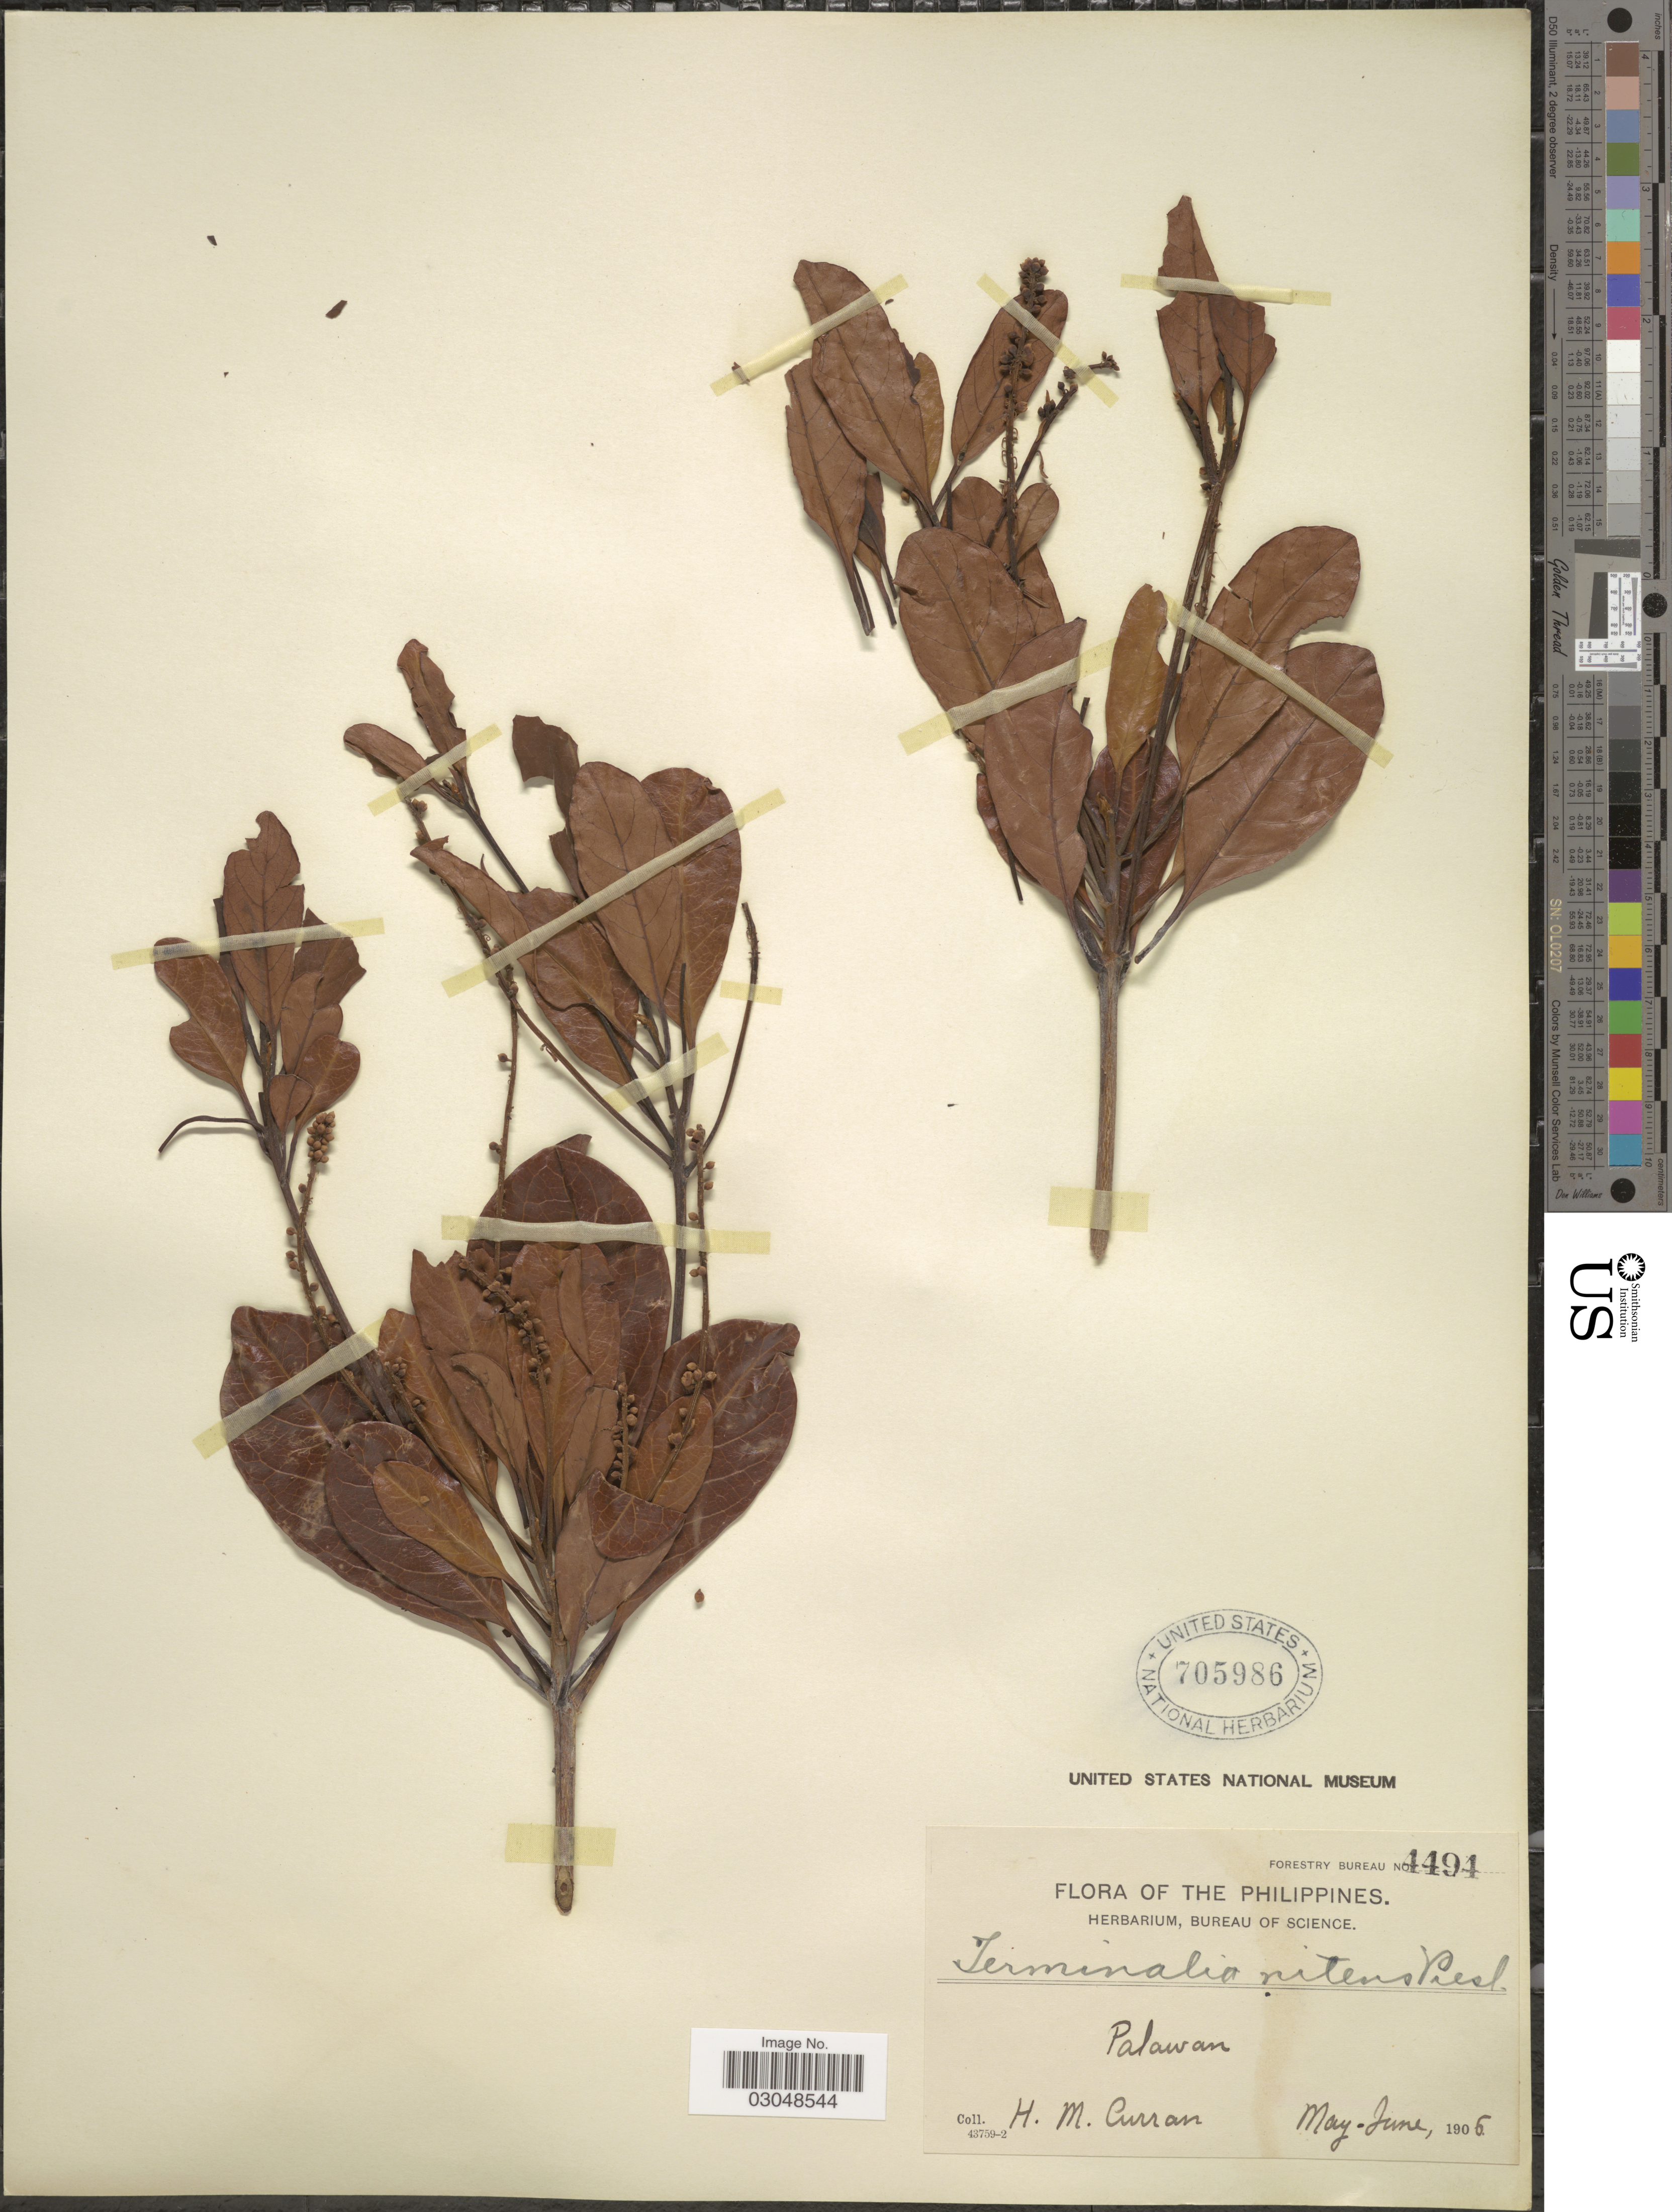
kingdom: Plantae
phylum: Tracheophyta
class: Magnoliopsida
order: Myrtales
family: Combretaceae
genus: Terminalia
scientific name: Terminalia nitens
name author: J. Presl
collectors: H. M. Curran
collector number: Forestry Bureau 4494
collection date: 1906-05/1906-06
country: Philippines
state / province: Mimaropa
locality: Palawan.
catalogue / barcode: US 705986